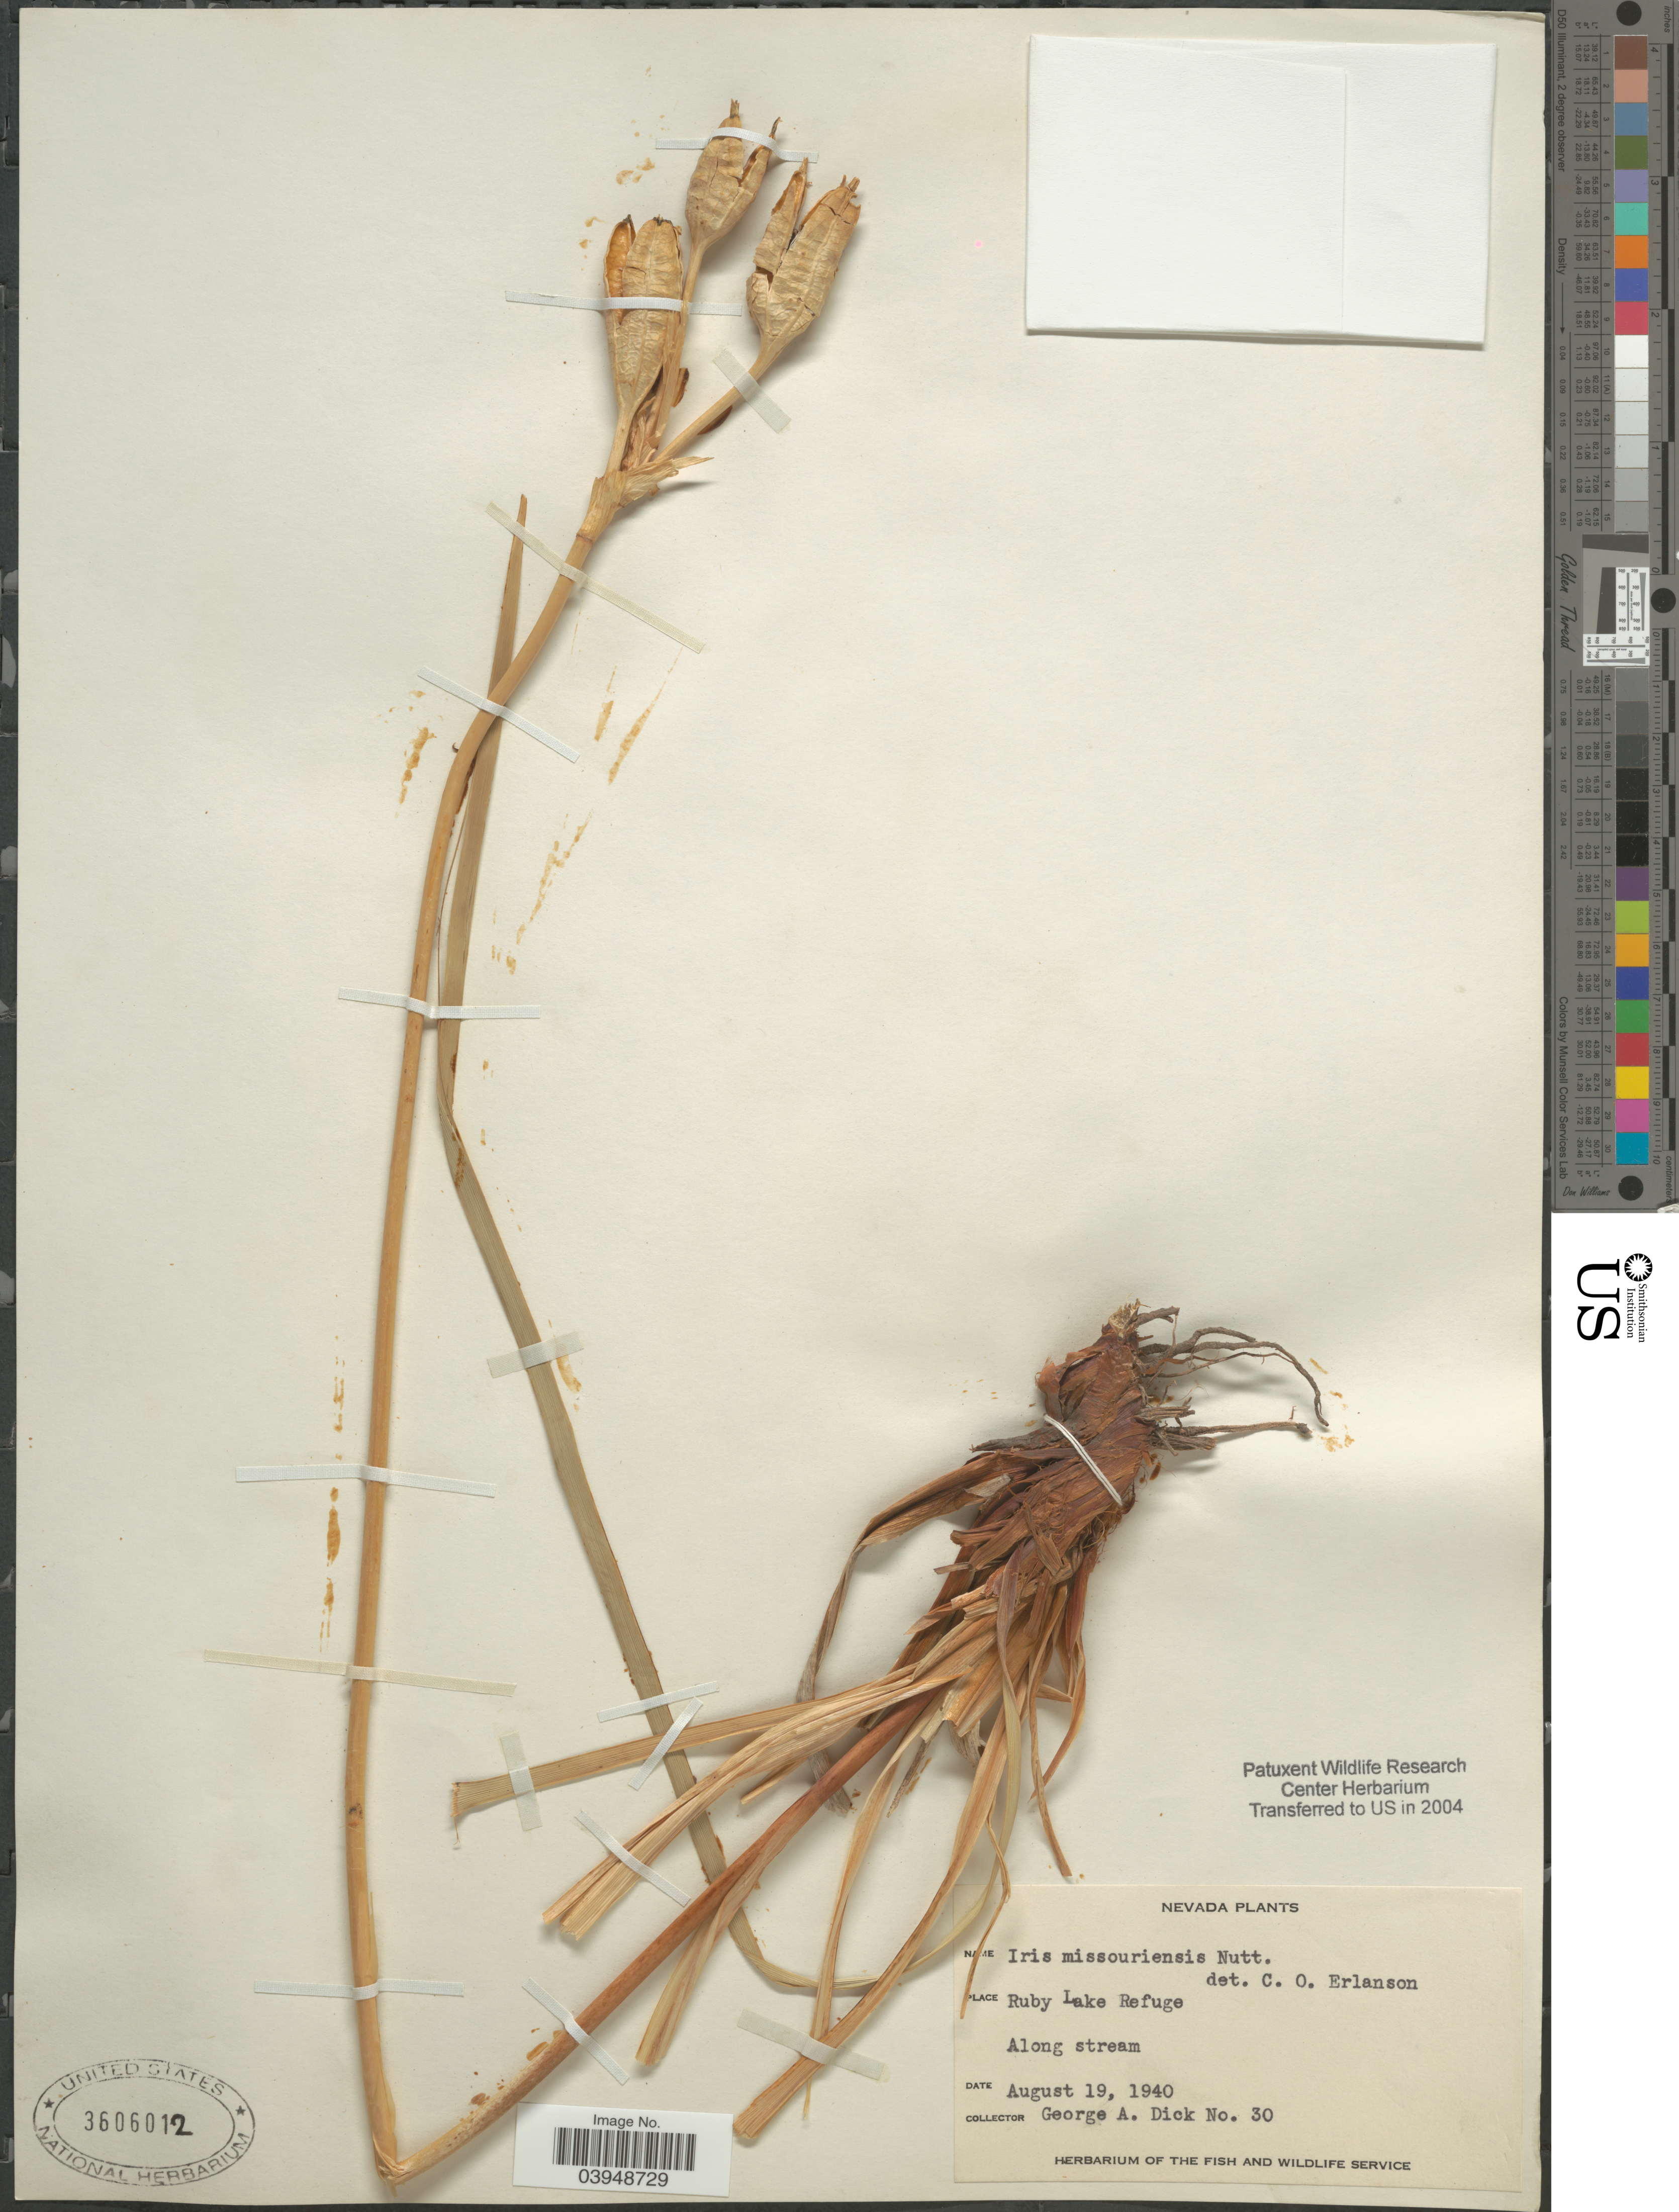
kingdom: Plantae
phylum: Tracheophyta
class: Liliopsida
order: Asparagales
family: Iridaceae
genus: Iris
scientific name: Iris missouriensis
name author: Nutt.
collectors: G. Dick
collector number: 30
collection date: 1940-08-19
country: United States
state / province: Nevada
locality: Ruby Lake Refuge. Along stream.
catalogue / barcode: US 3606012